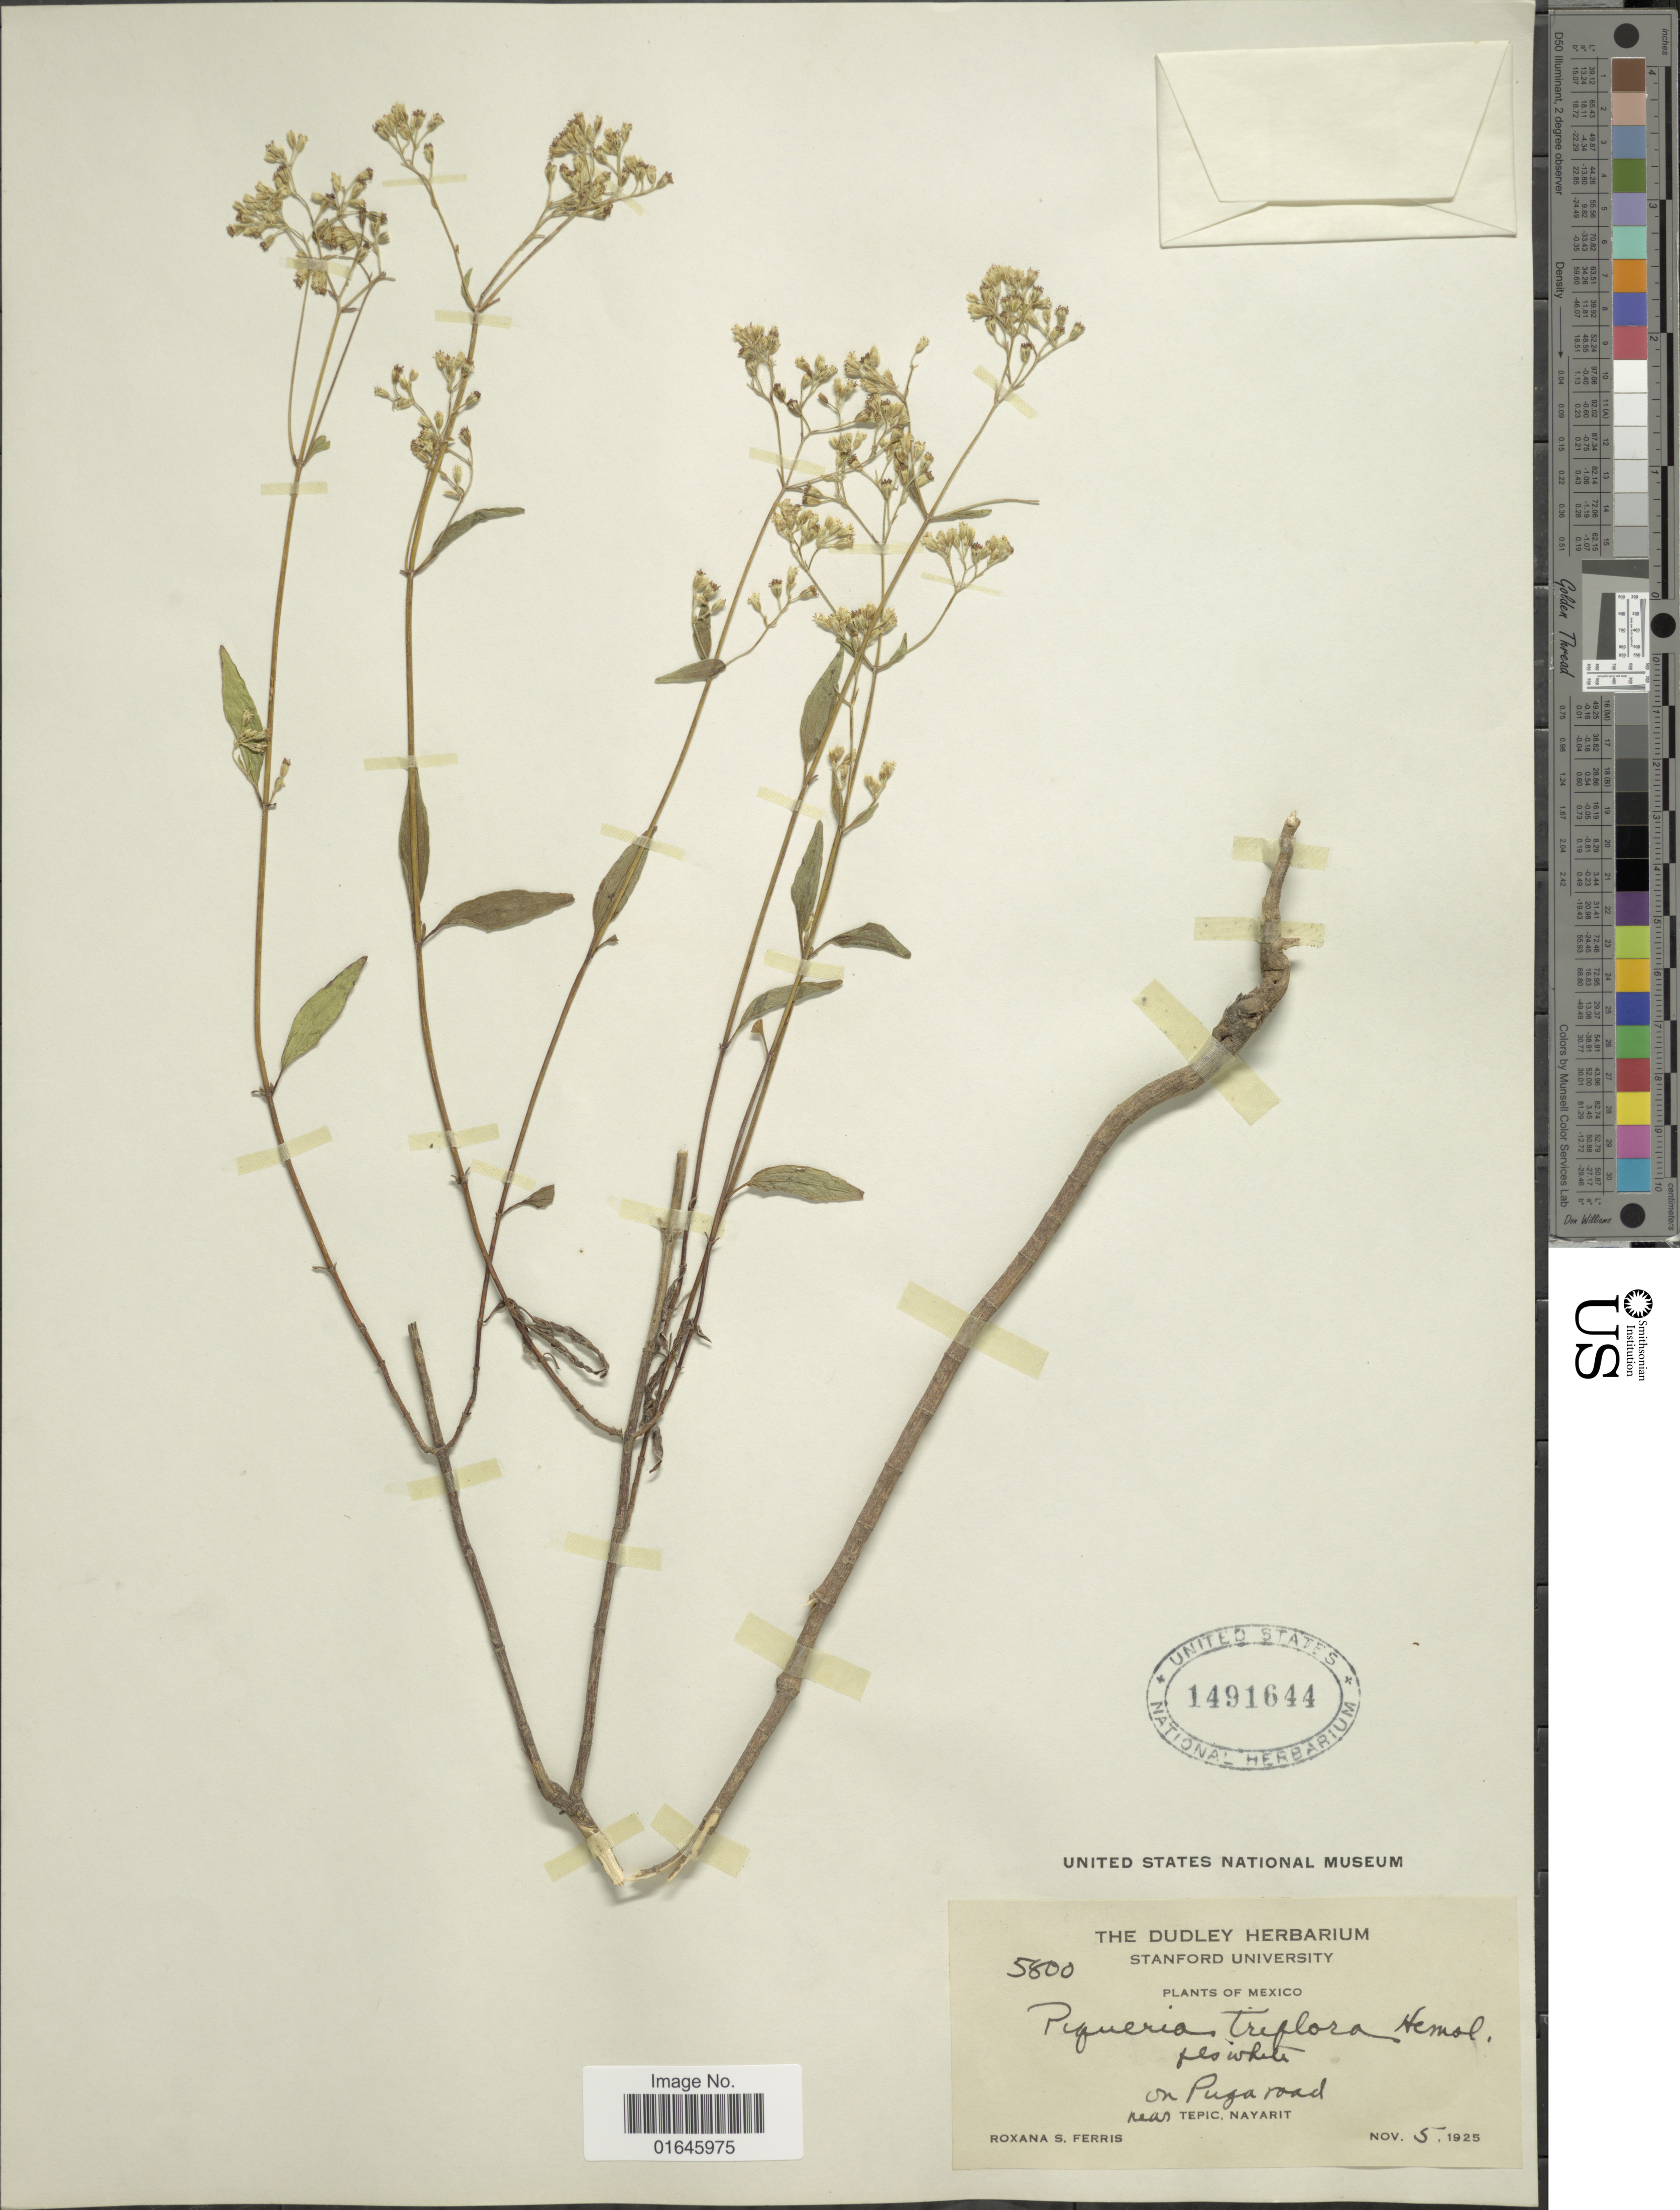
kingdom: Plantae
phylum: Tracheophyta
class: Magnoliopsida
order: Asterales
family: Asteraceae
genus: Piqueria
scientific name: Piqueria triflora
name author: Hemsl. in Godman &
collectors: R. S. Ferris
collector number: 5800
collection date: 1925-11-05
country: Mexico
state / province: Nayarit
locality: On Puga road, near Tepic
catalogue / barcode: US 1491644